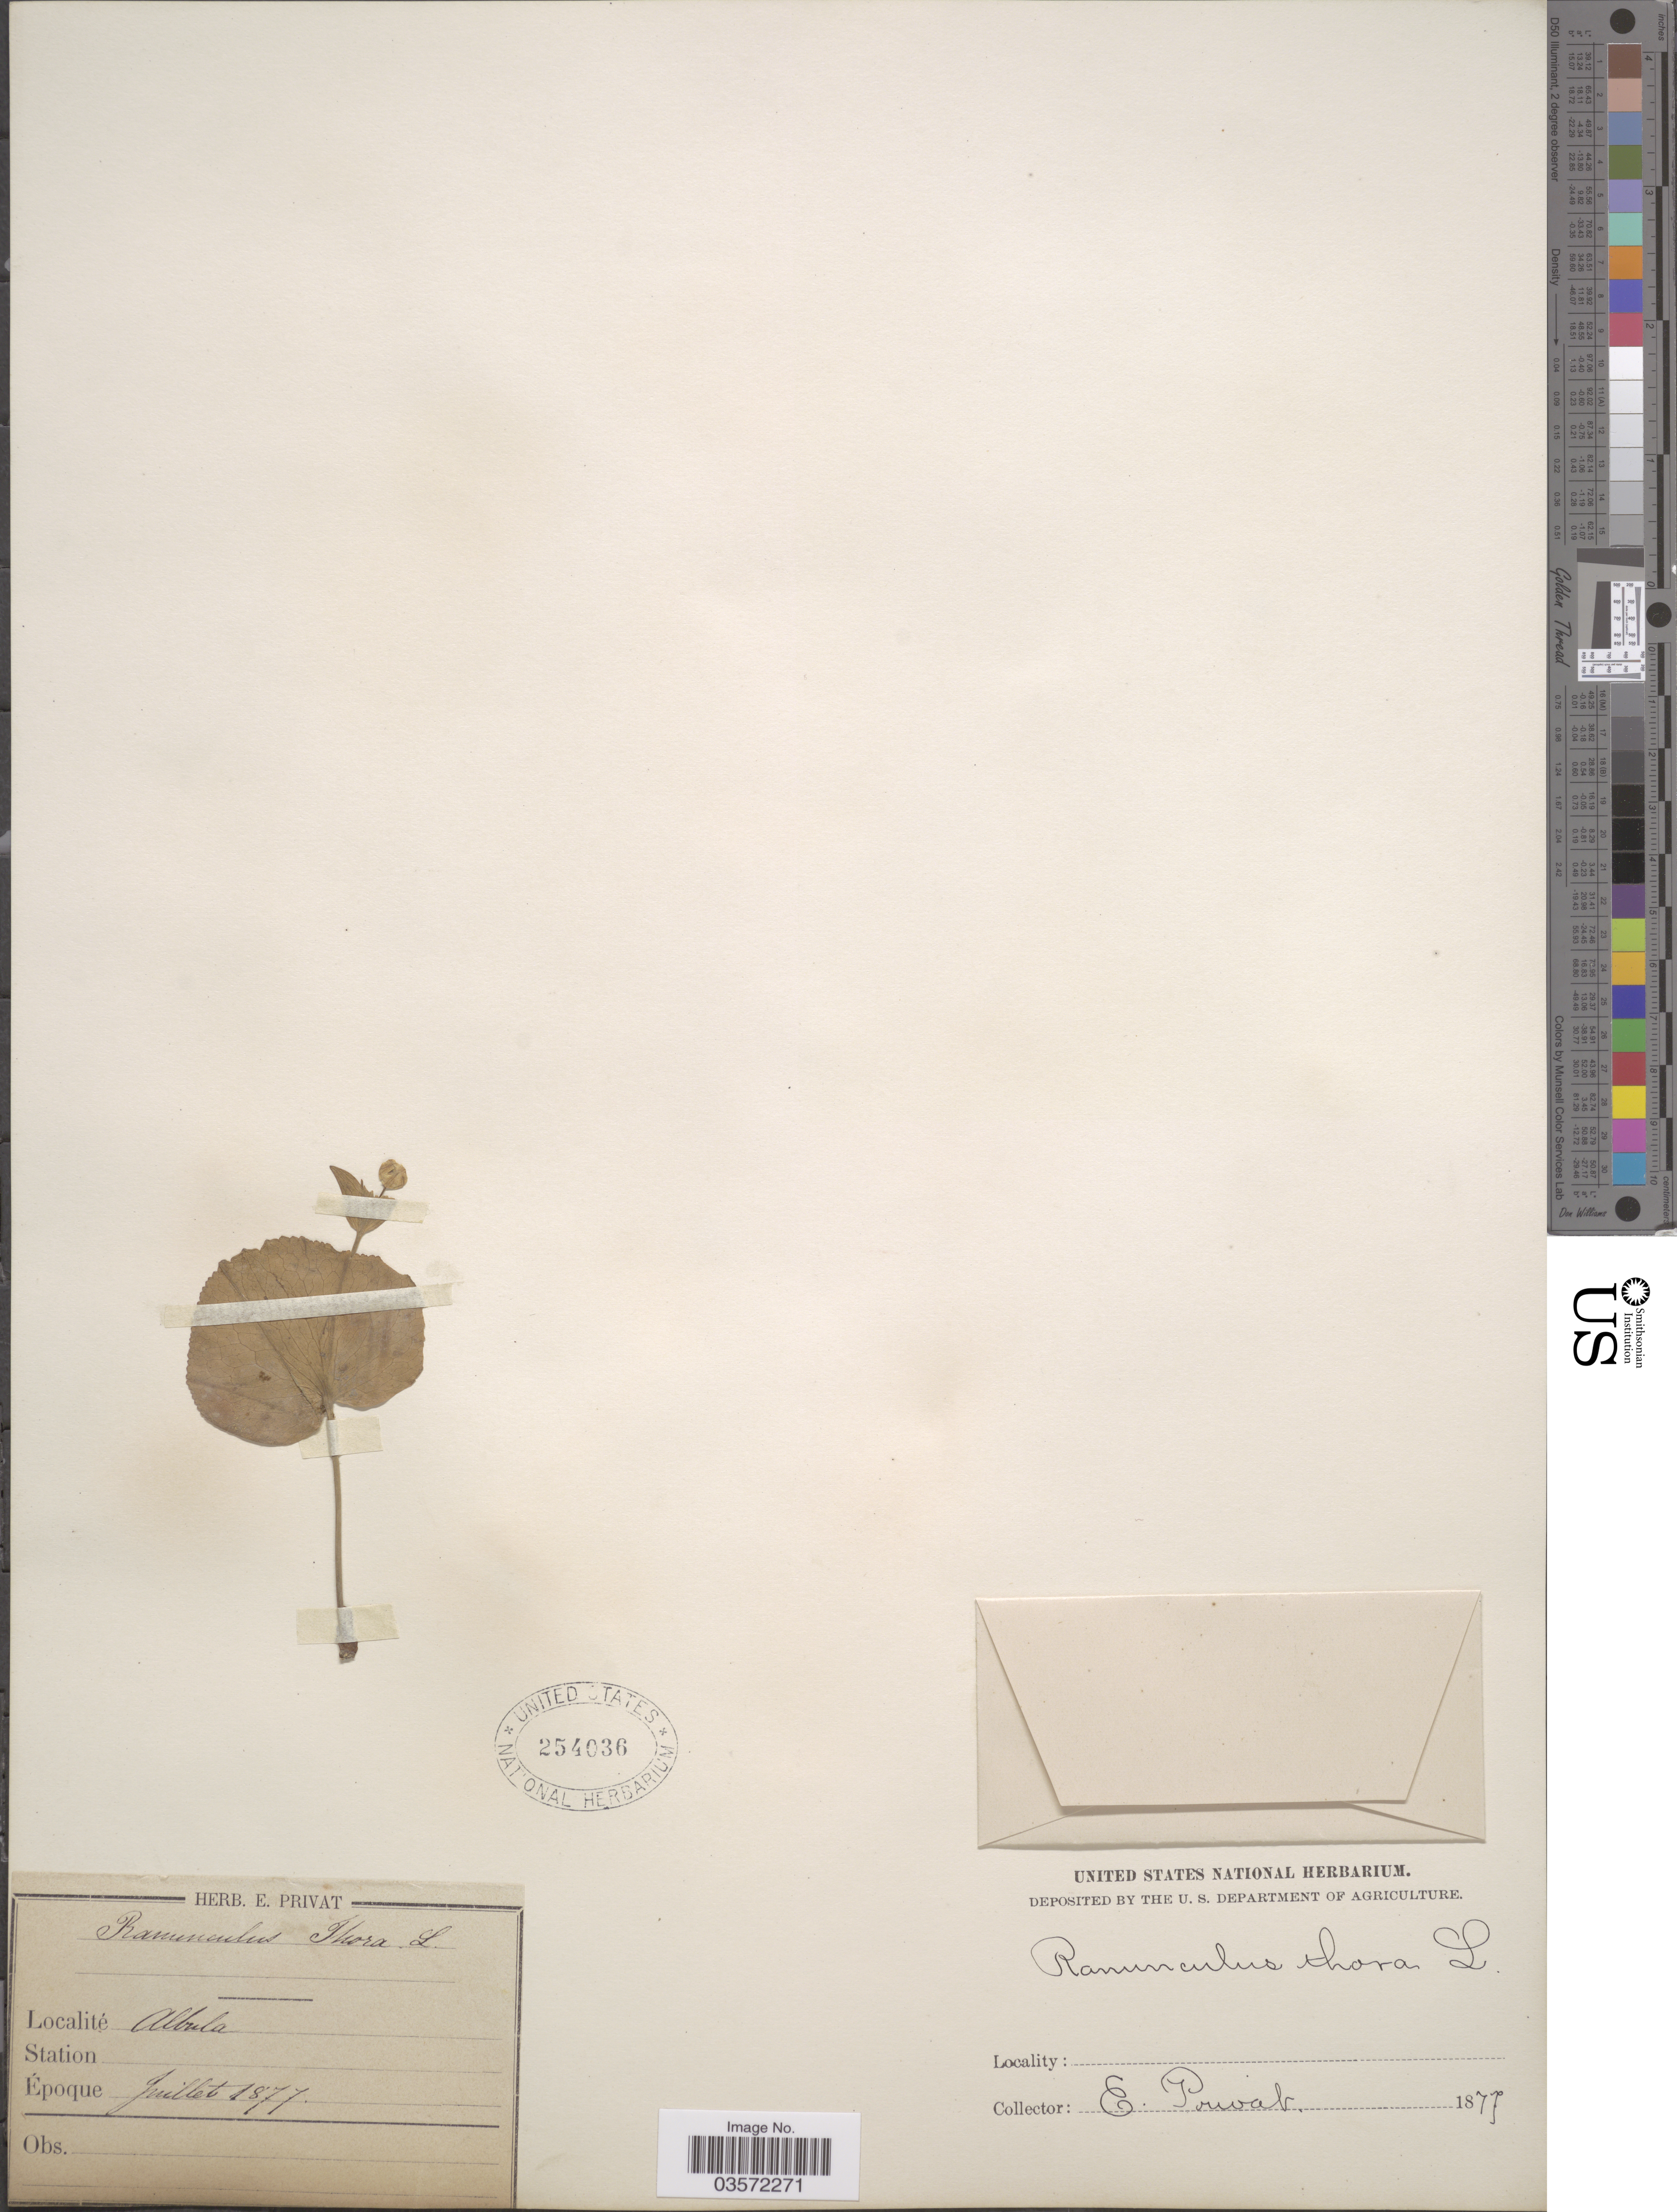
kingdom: Plantae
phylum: Tracheophyta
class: Magnoliopsida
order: Ranunculales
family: Ranunculaceae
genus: Ranunculus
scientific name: Ranunculus thora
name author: L.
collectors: E. Privat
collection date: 1877-07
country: Switzerland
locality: Albula.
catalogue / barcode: US 254036